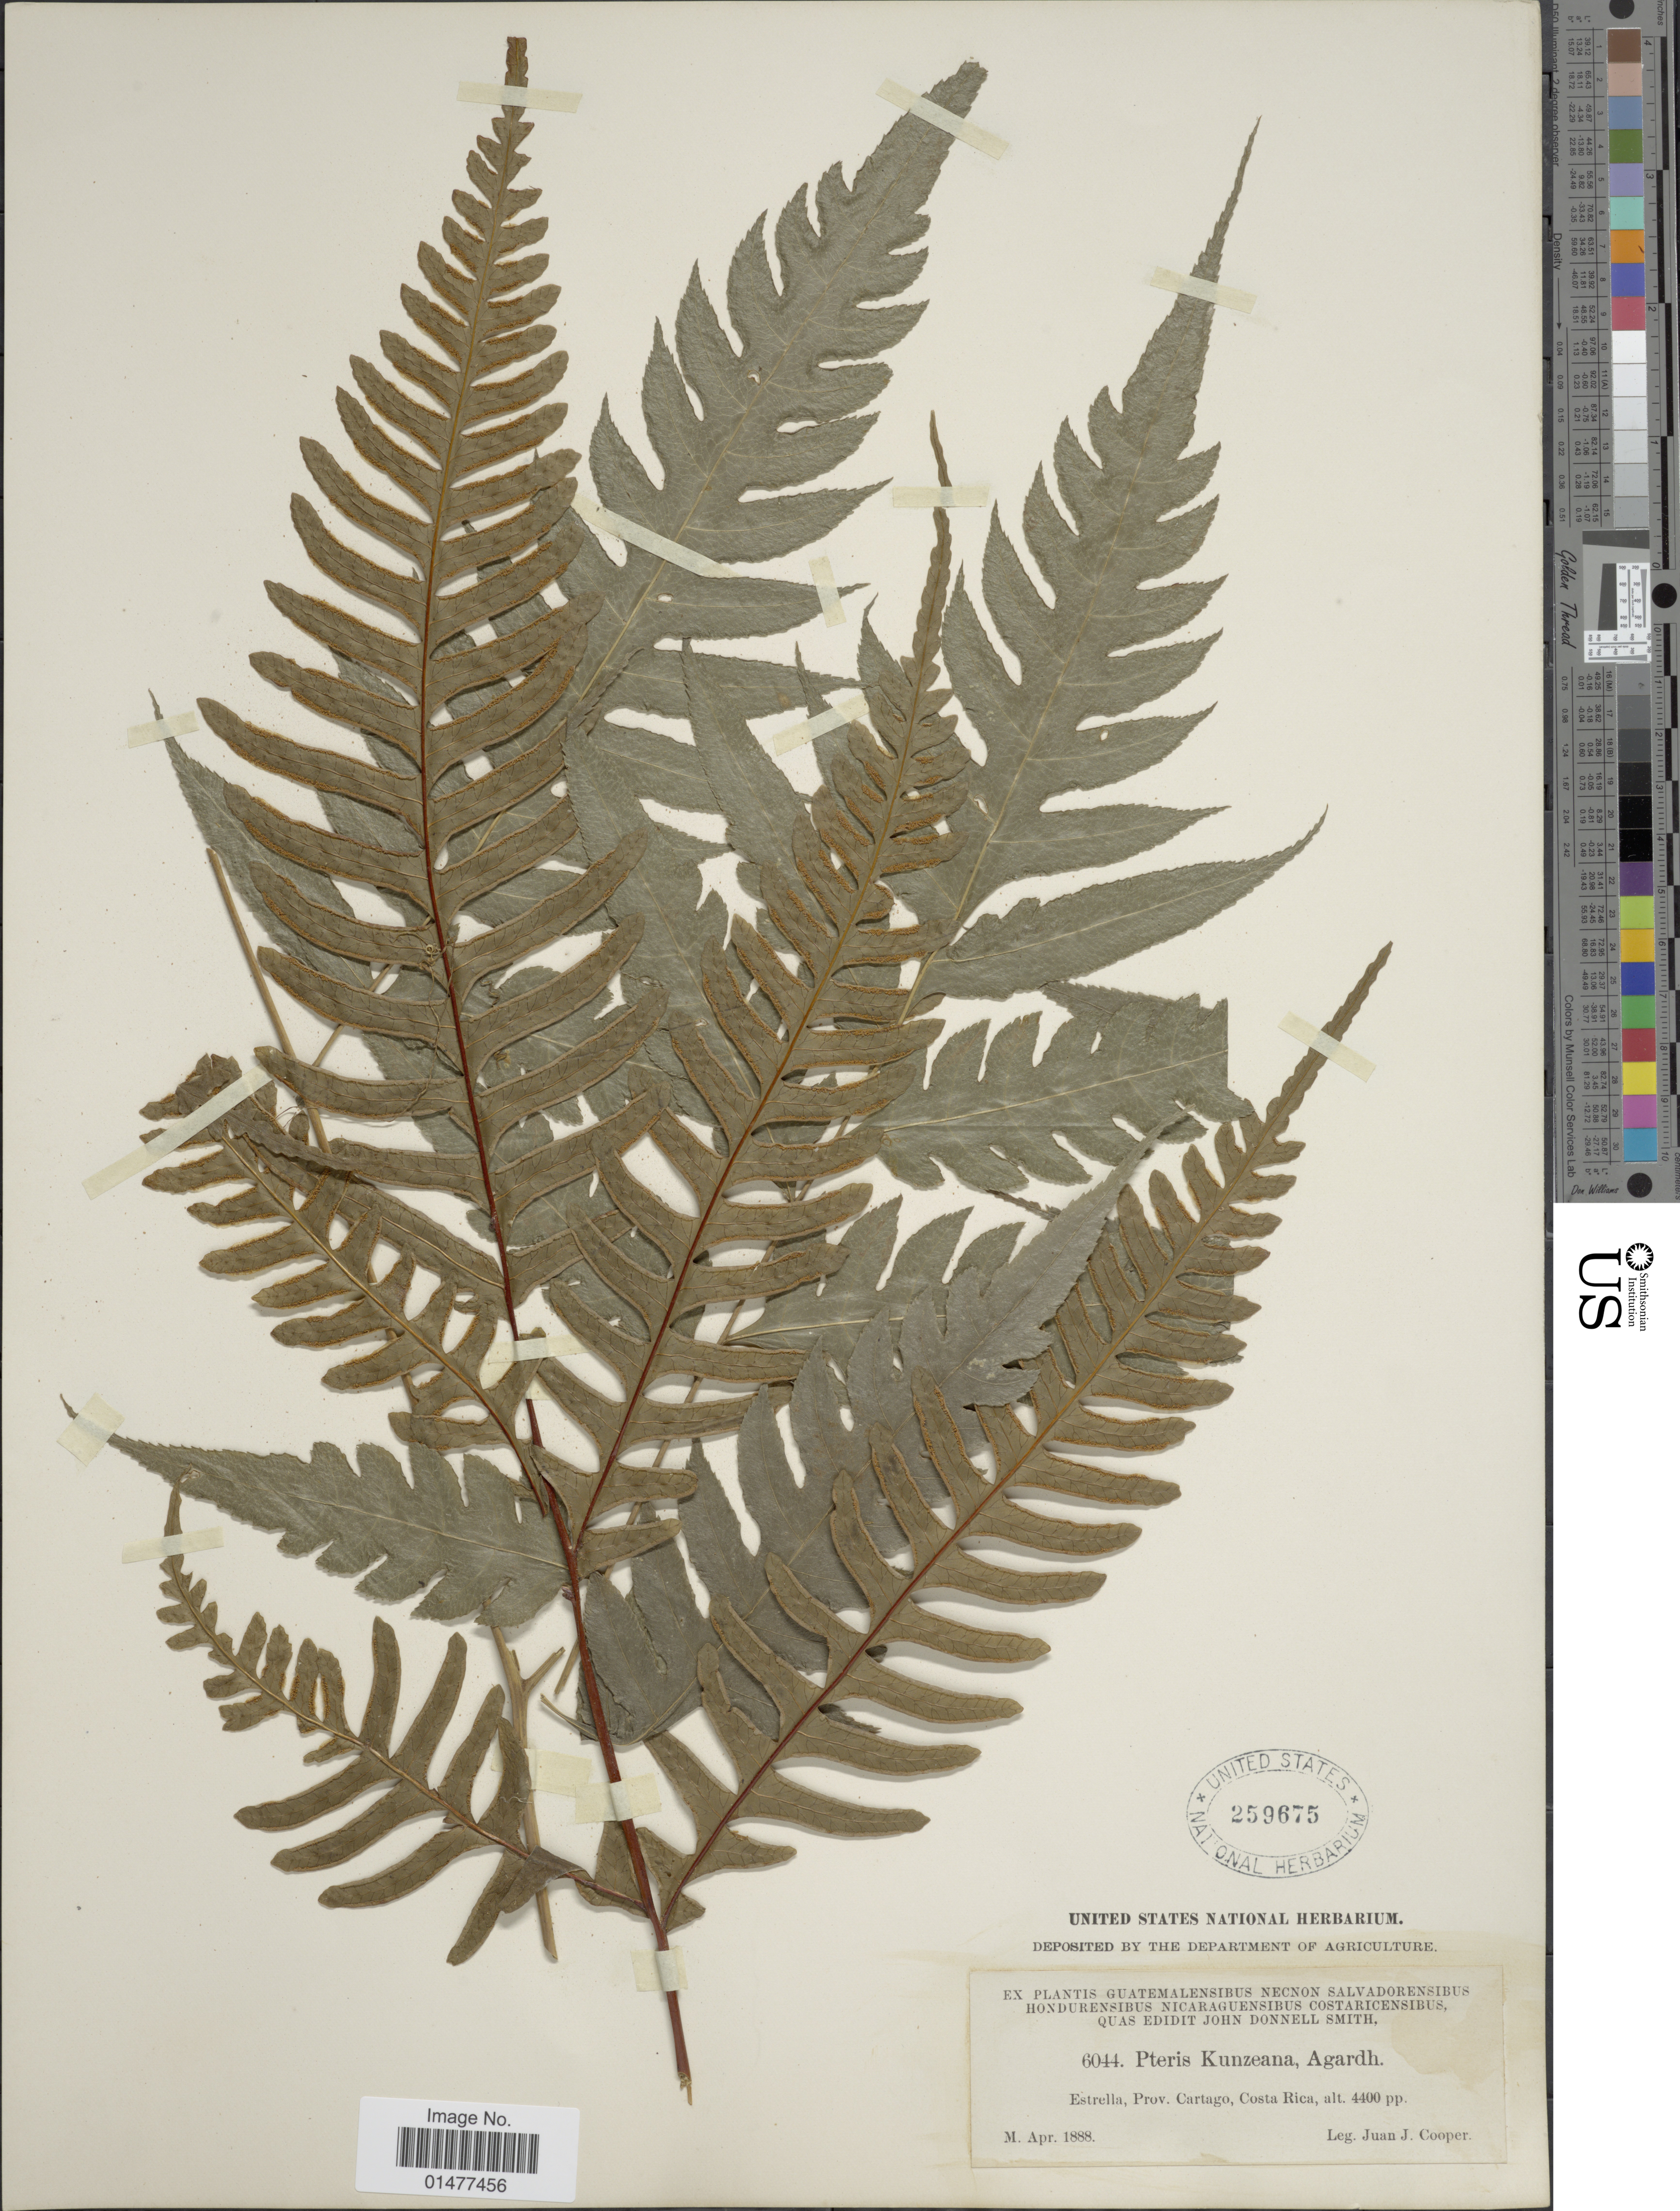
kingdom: Plantae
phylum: Tracheophyta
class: Polypodiopsida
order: Polypodiales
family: Pteridaceae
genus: Pteris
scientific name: Pteris altissima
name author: Poir.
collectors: J. J. Cooper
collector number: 6044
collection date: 1888-04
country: Costa Rica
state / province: Cartago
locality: Estrella.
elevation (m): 1341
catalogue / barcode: US 259675